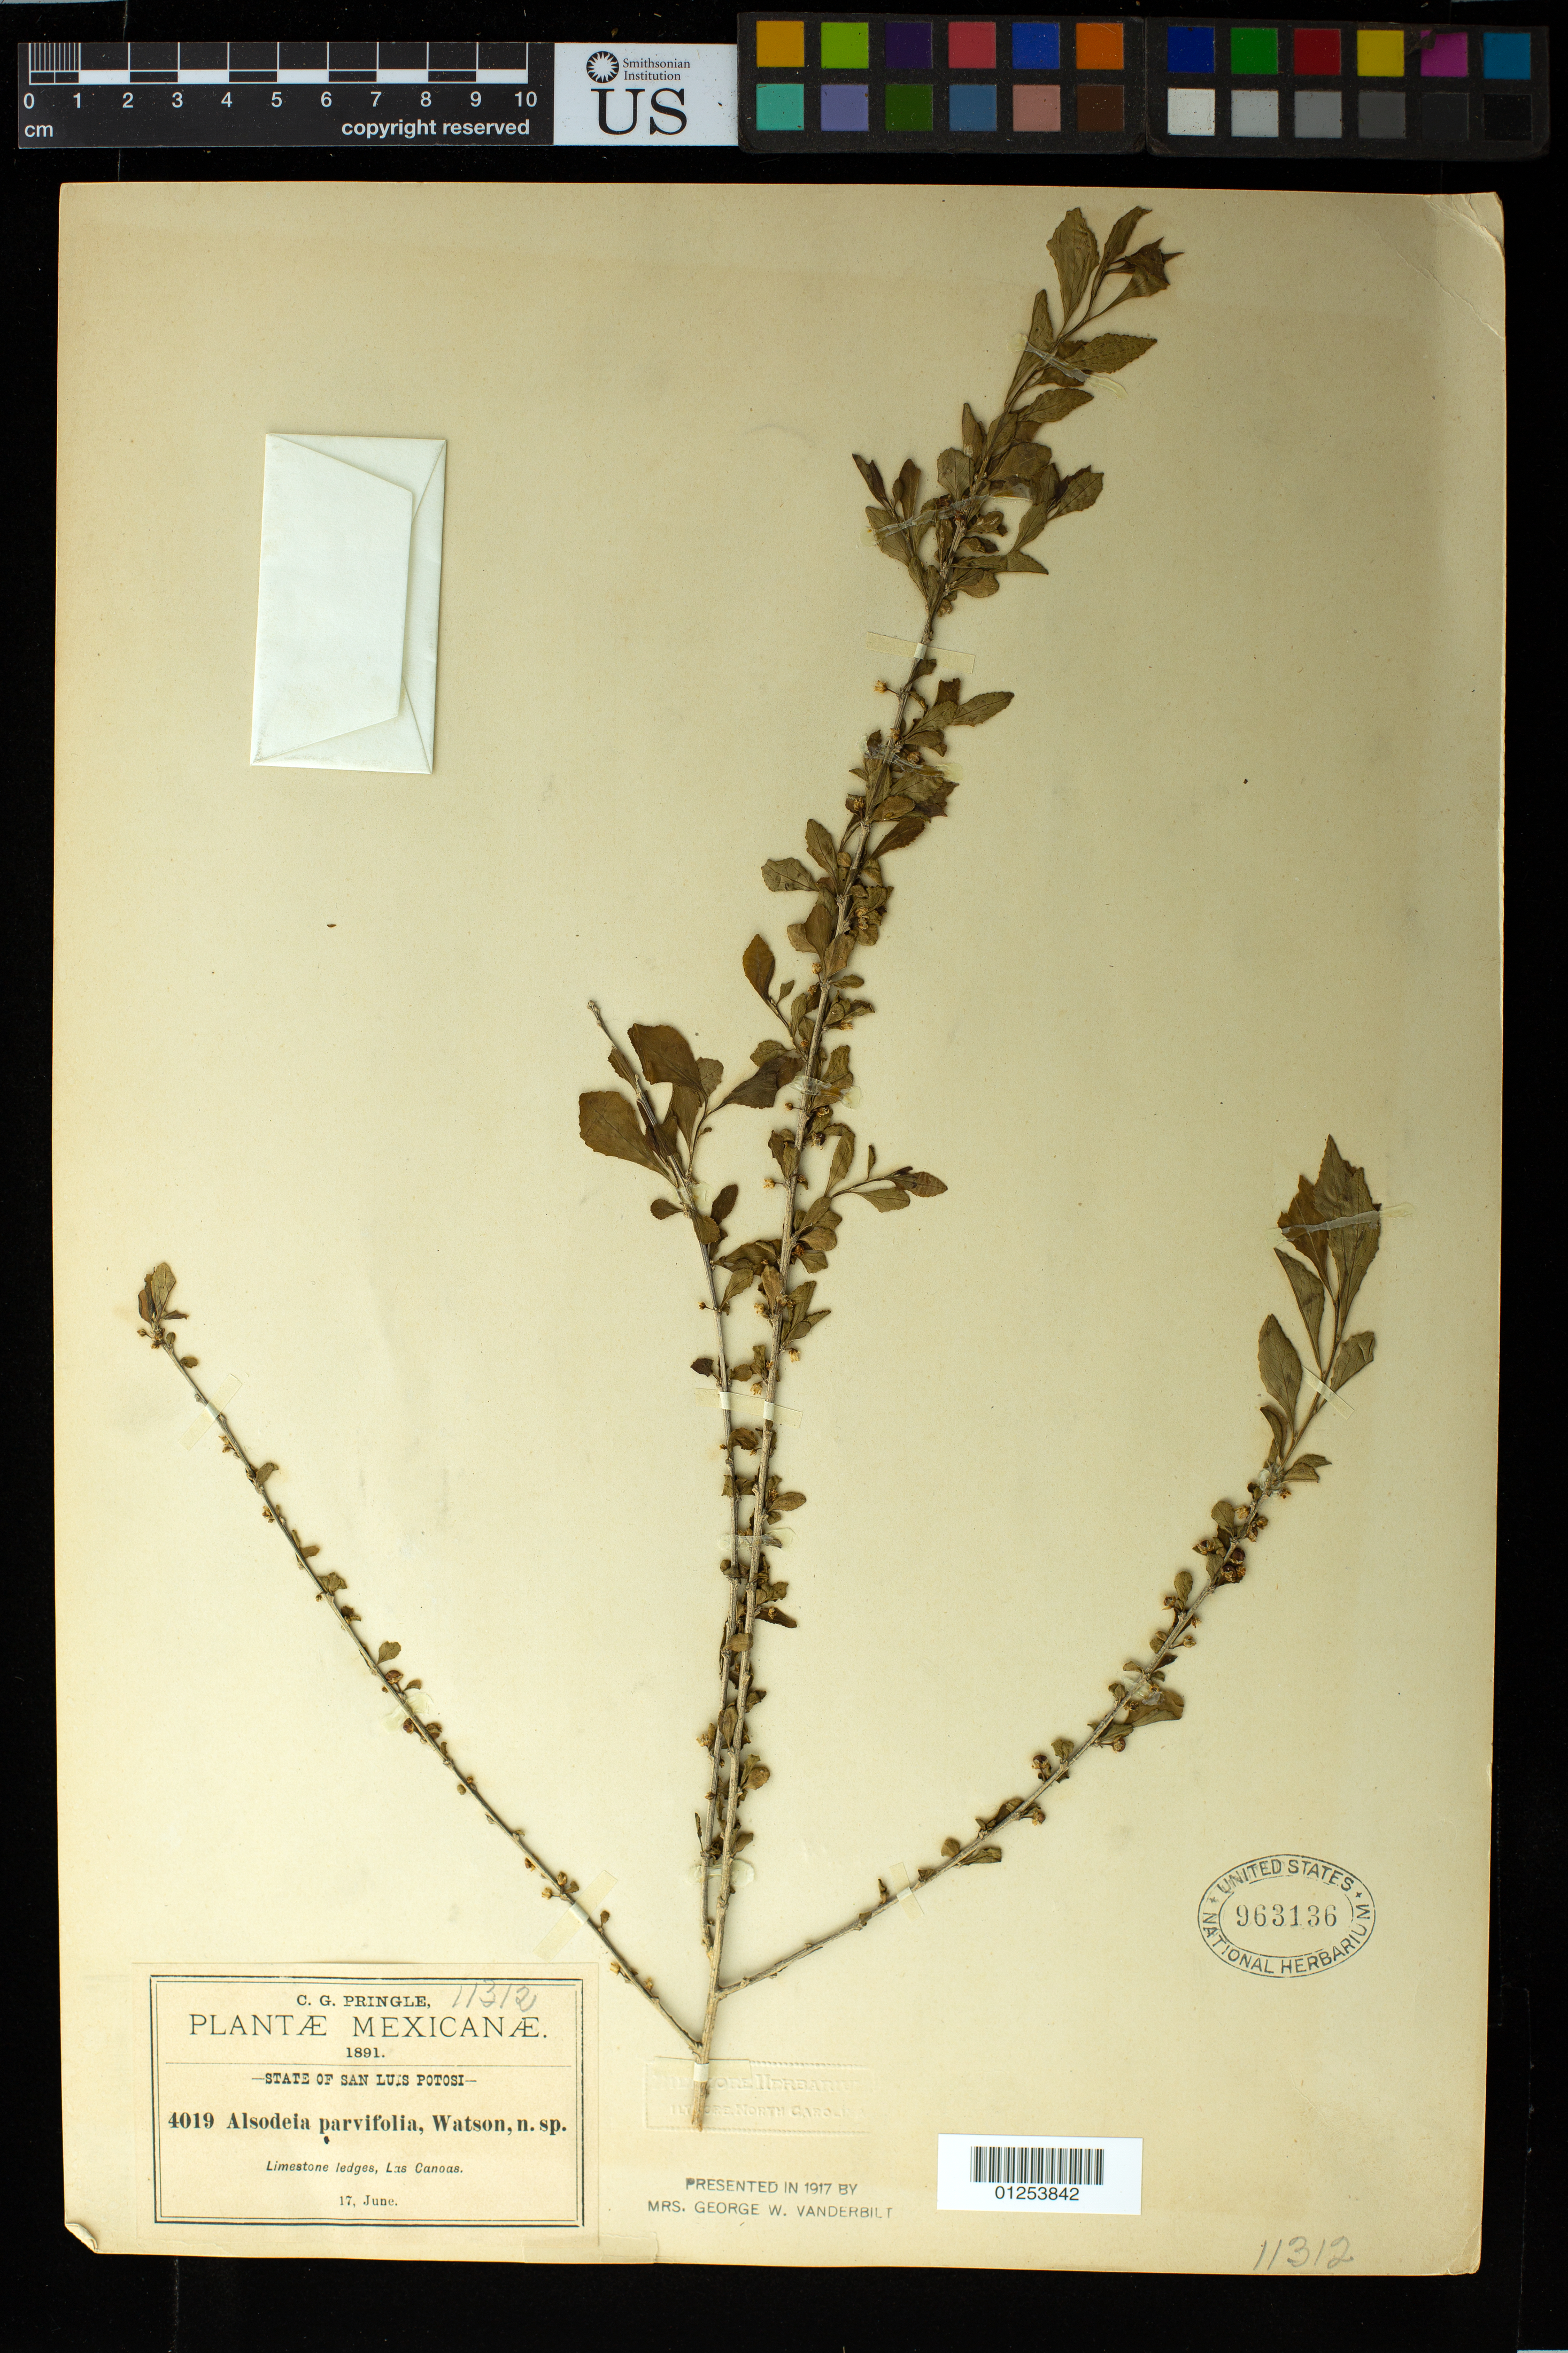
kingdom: Plantae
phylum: Tracheophyta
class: Magnoliopsida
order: Malpighiales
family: Violaceae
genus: Ixchelia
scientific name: Ixchelia mexicana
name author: (Ging.) H.E. Ballard & Wahlert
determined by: Strong, Mark T., (BOT), Smithsonian Institution - National Museum of Natural History (UNITED STATES)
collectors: C. G. Pringle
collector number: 4019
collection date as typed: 17 Jun 1891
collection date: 1891-06-17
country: Mexico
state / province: San Luis Potosi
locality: Limestone ledges, Las Canoas.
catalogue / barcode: US 963136